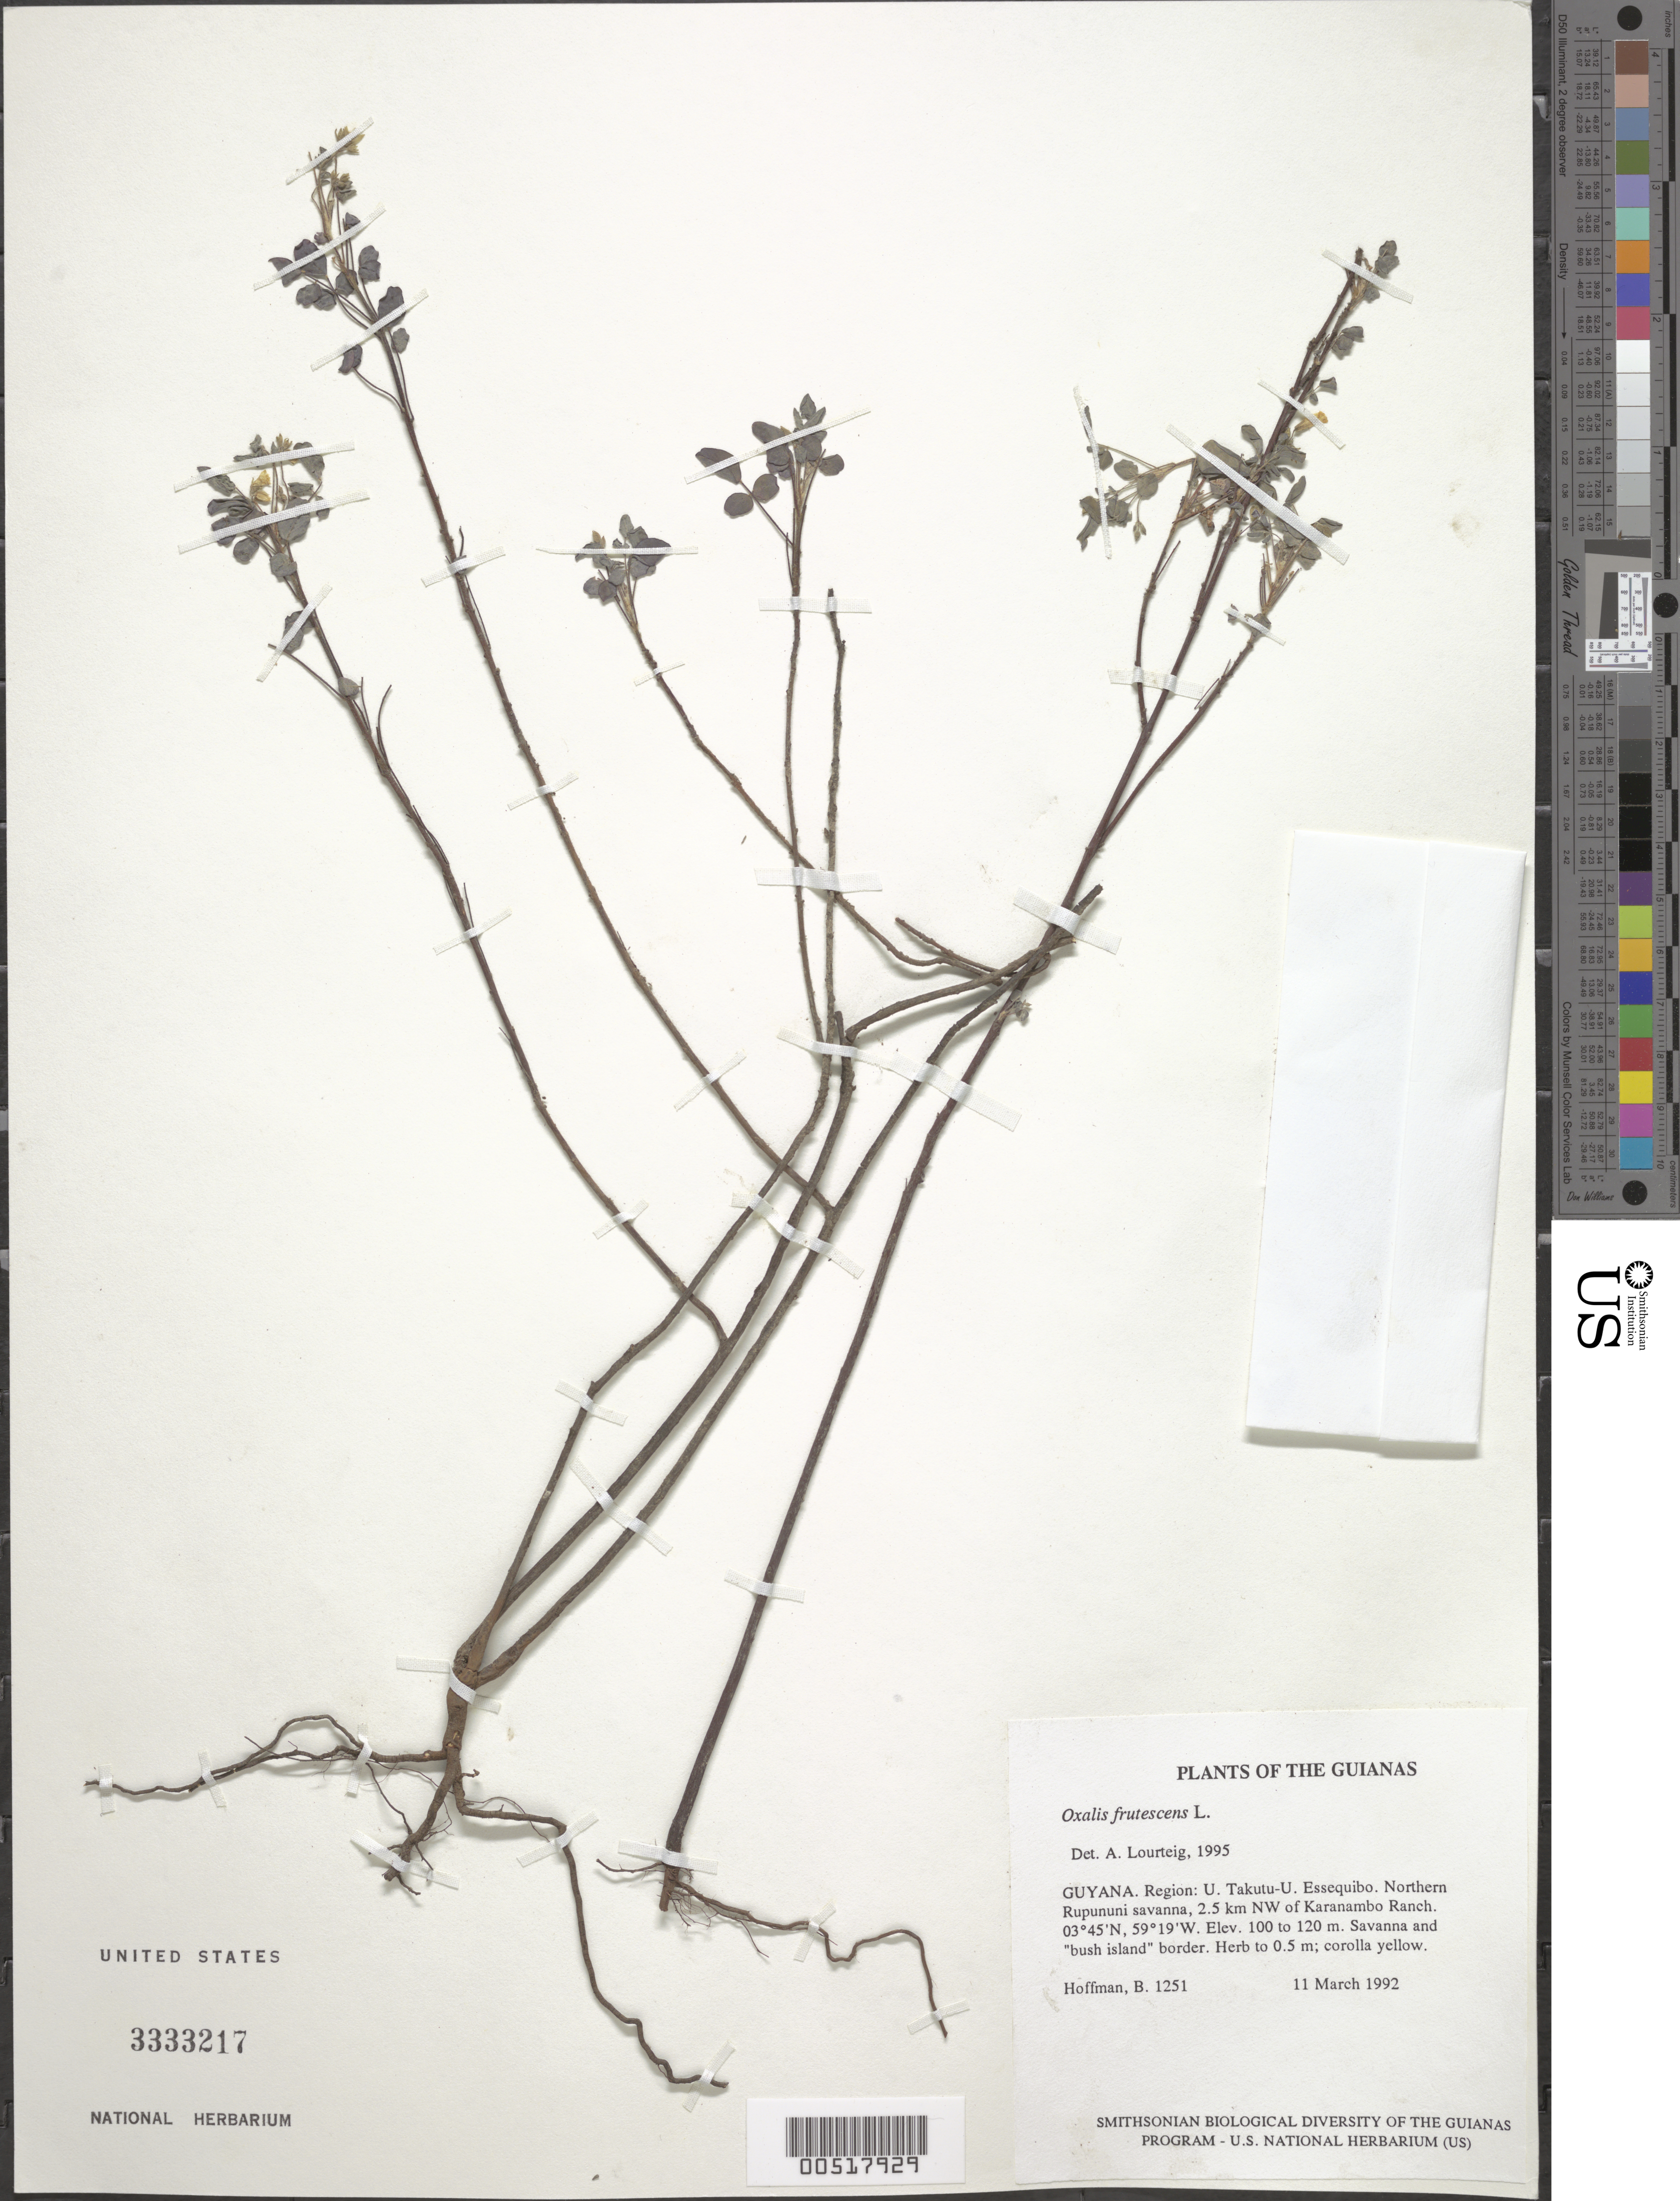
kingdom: Plantae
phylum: Tracheophyta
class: Magnoliopsida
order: Oxalidales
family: Oxalidaceae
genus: Oxalis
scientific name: Oxalis frutescens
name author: L.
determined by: Lourteig, A.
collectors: B. Hoffman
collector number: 1251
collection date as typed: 11 March 1992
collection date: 1992-03-11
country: Guyana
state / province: U. Takutu-U. Essequibo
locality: Northern Rupununi savanna, 2.5 km NW of Karanambo Ranch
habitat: Savanna and "bush island" border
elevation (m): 100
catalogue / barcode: US 3333217